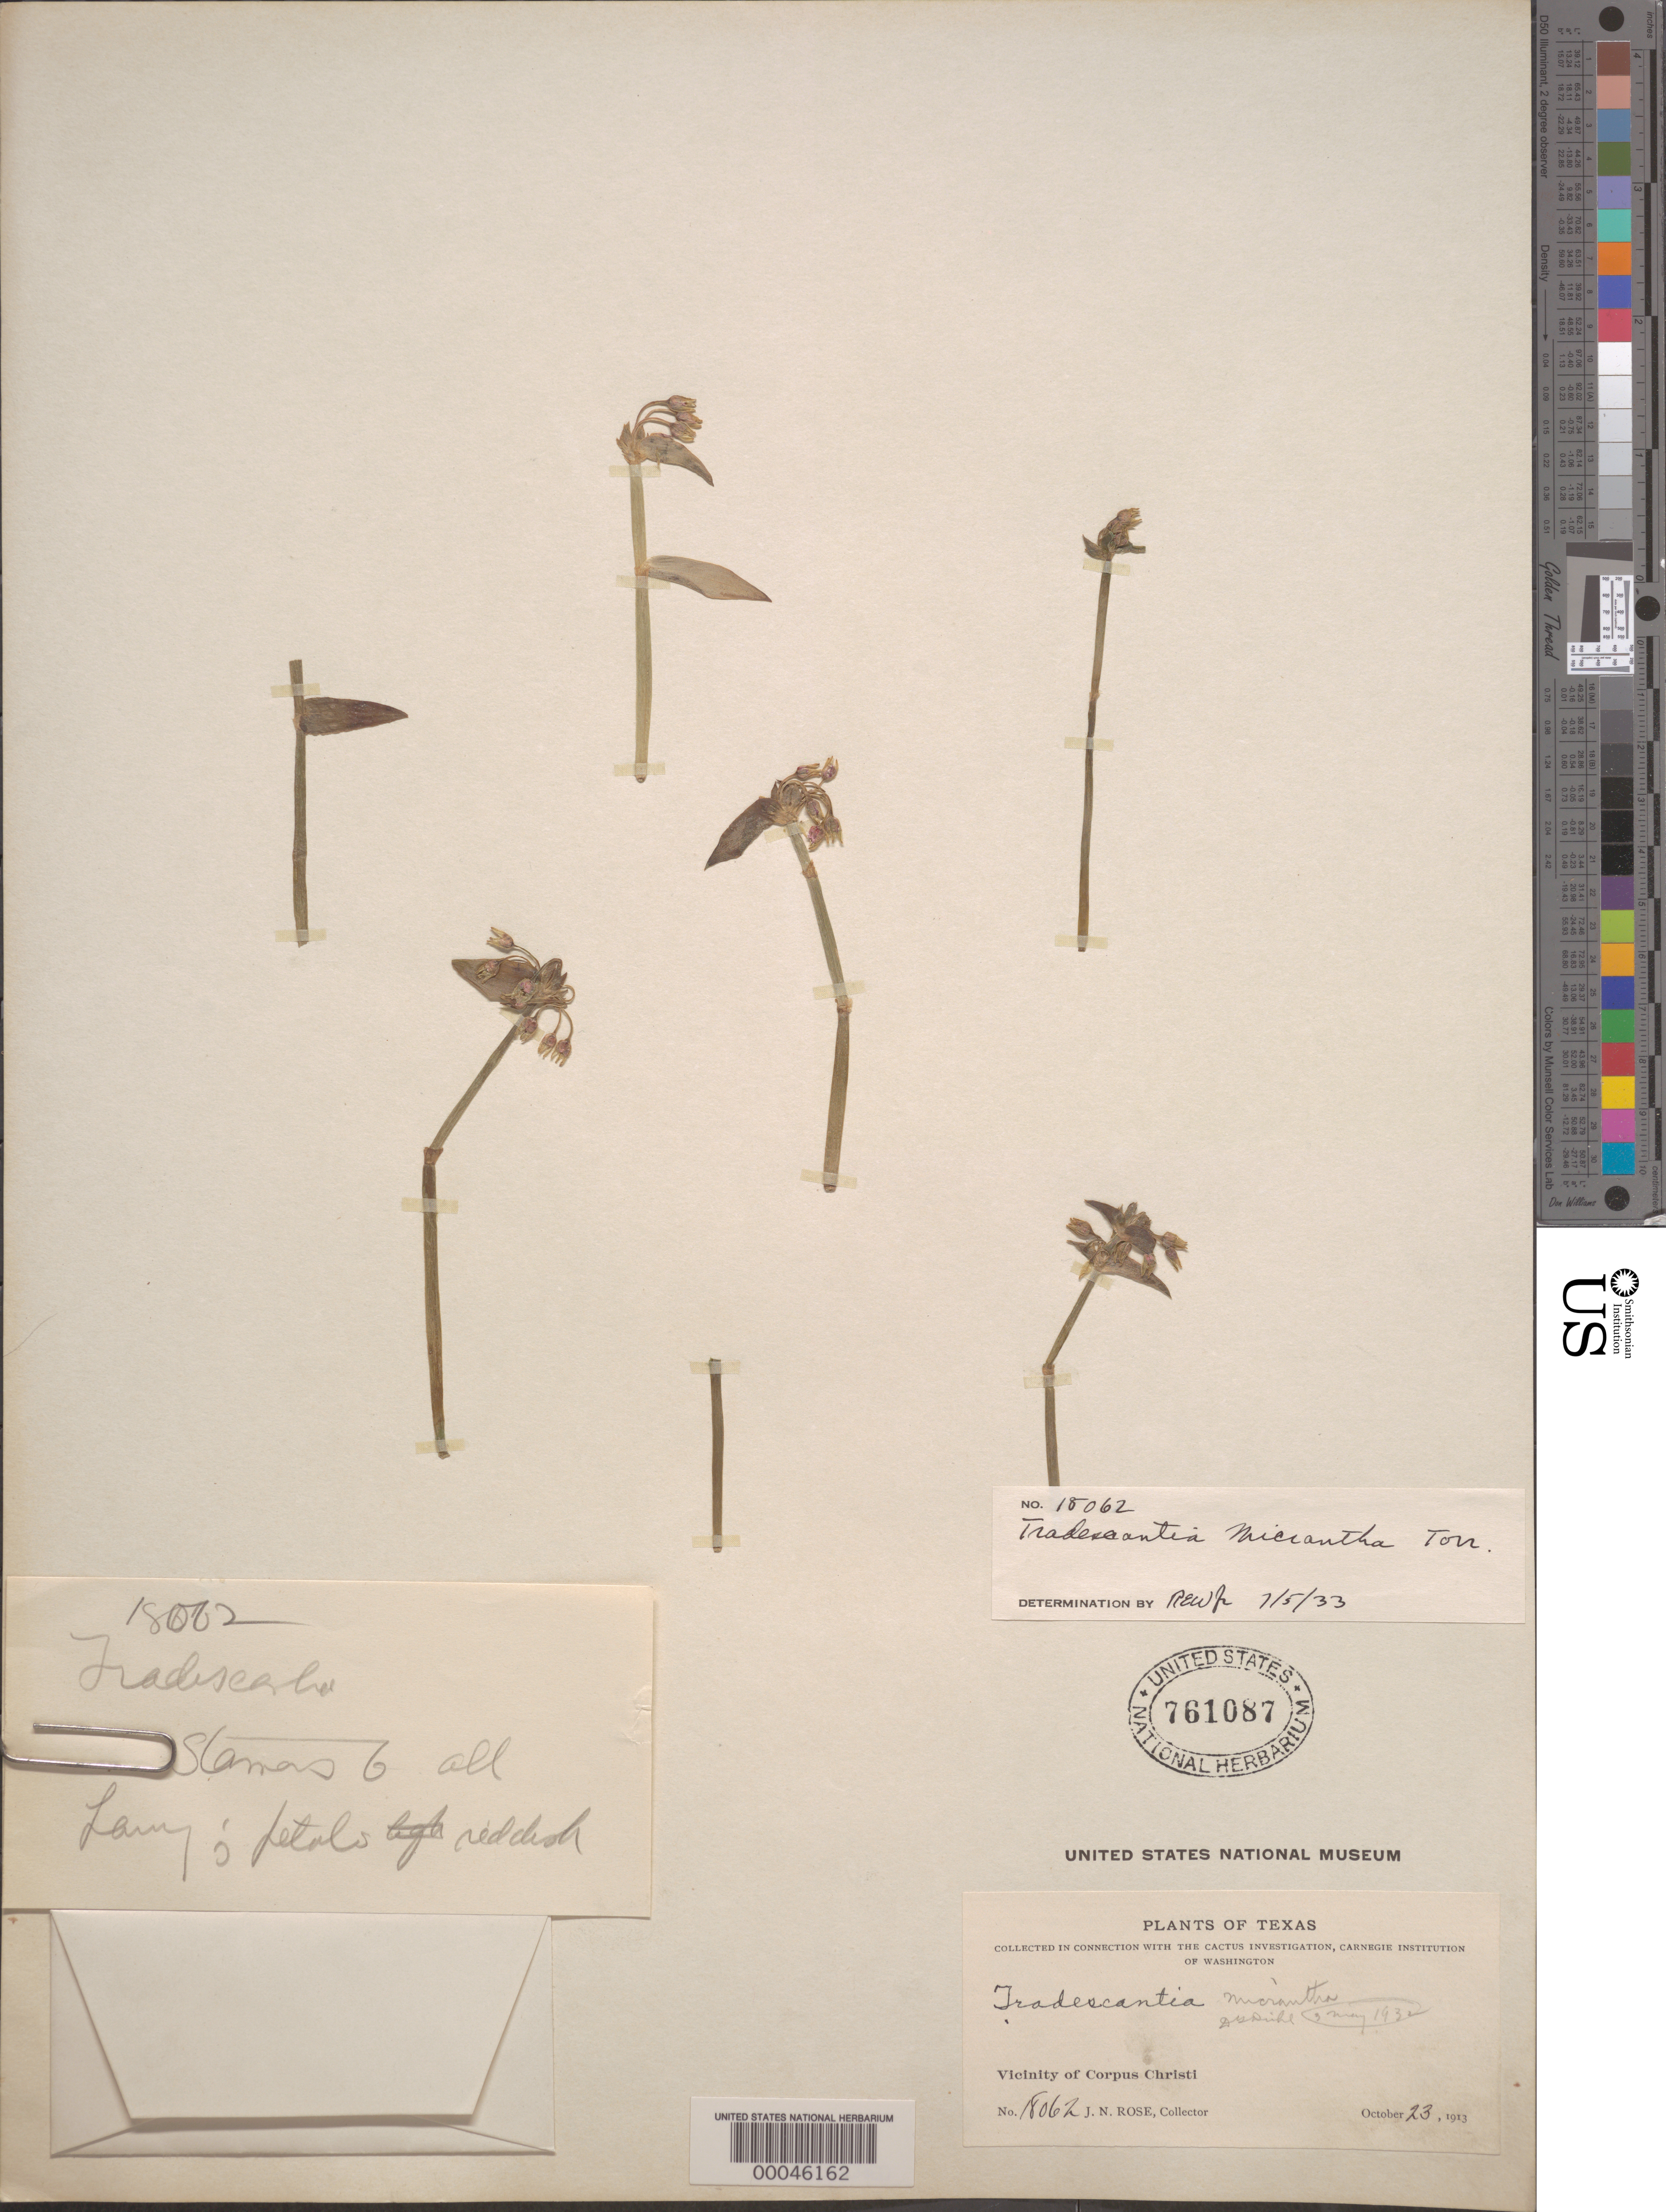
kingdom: Plantae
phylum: Tracheophyta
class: Liliopsida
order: Commelinales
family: Commelinaceae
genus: Callisia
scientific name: Callisia micrantha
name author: (Torr.) D.R. Hunt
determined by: Woodson, R. E., Jr.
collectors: J. N. Rose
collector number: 18062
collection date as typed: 23 Oct 1913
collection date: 1913-10-23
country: United States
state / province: Missouri / Texas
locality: Near corpus christi (?). [state originally recorded as missouri.]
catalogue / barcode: US 761087